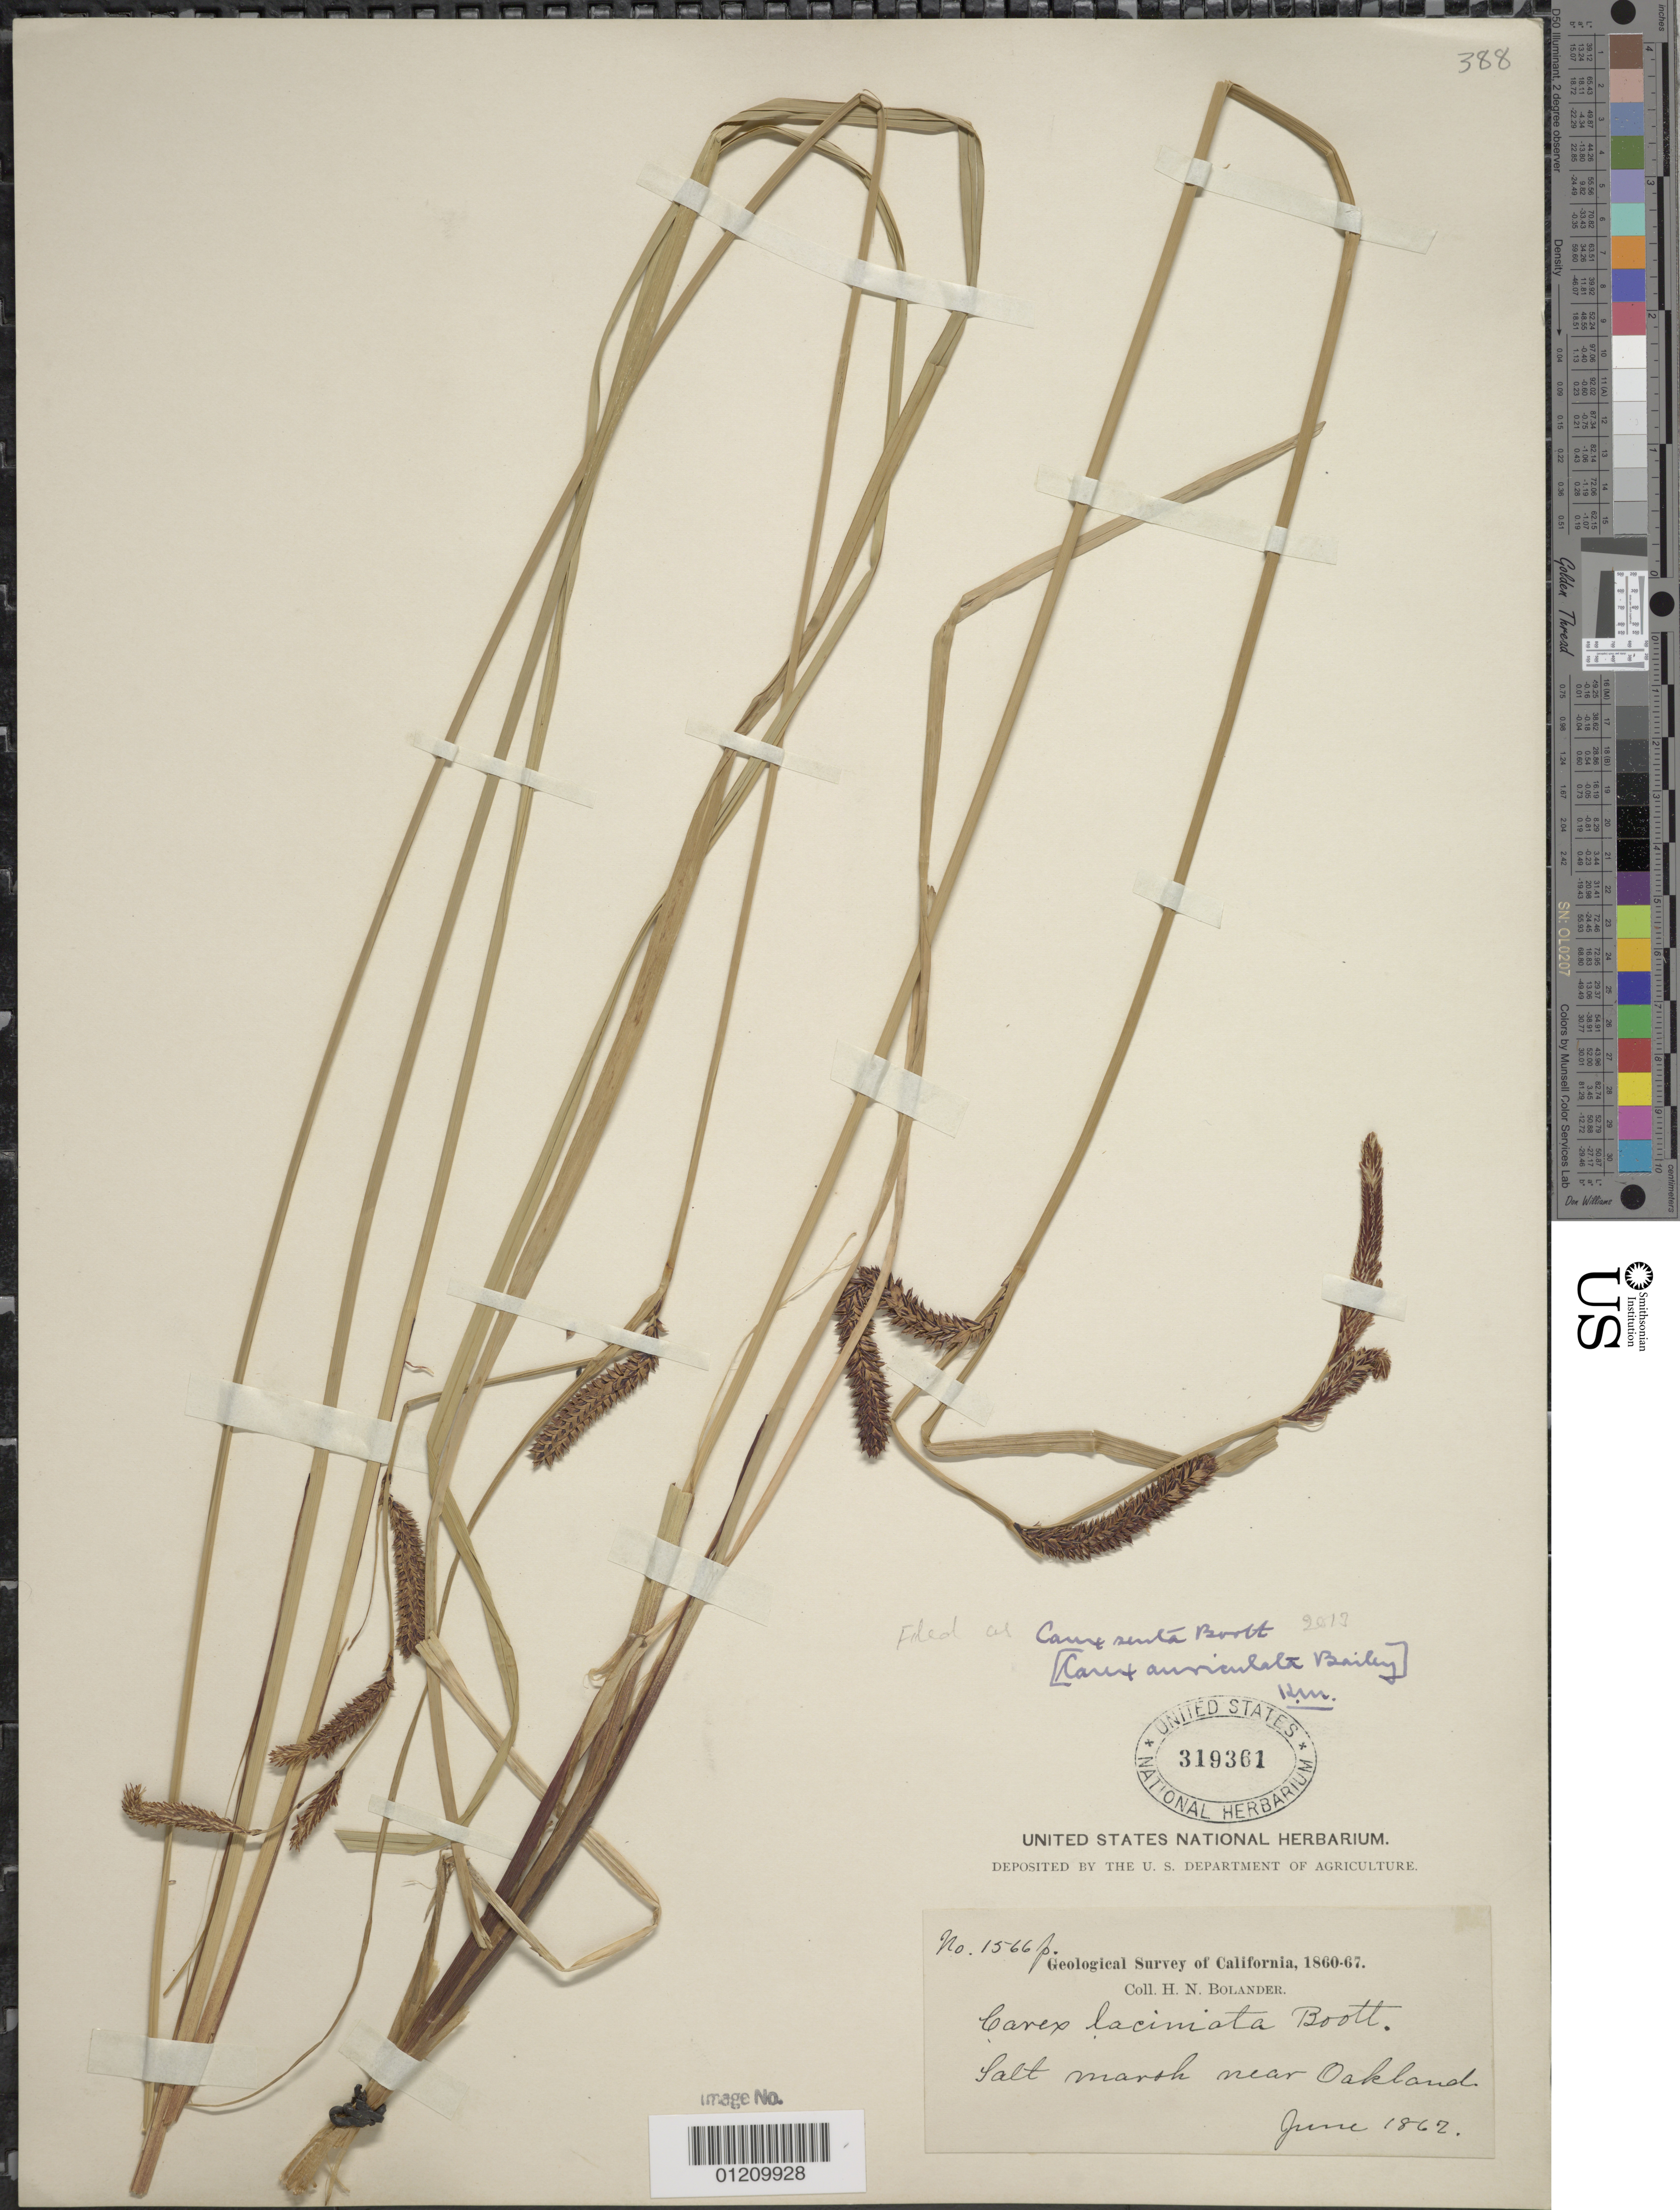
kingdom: Plantae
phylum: Tracheophyta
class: Liliopsida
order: Poales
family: Cyperaceae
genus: Carex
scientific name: Carex senta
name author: Boott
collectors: H. Bolander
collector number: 1566p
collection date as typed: Jun 1862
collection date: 1862-06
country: United States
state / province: California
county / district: Alameda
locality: Salt marsh, near Oakland.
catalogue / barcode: US 319361